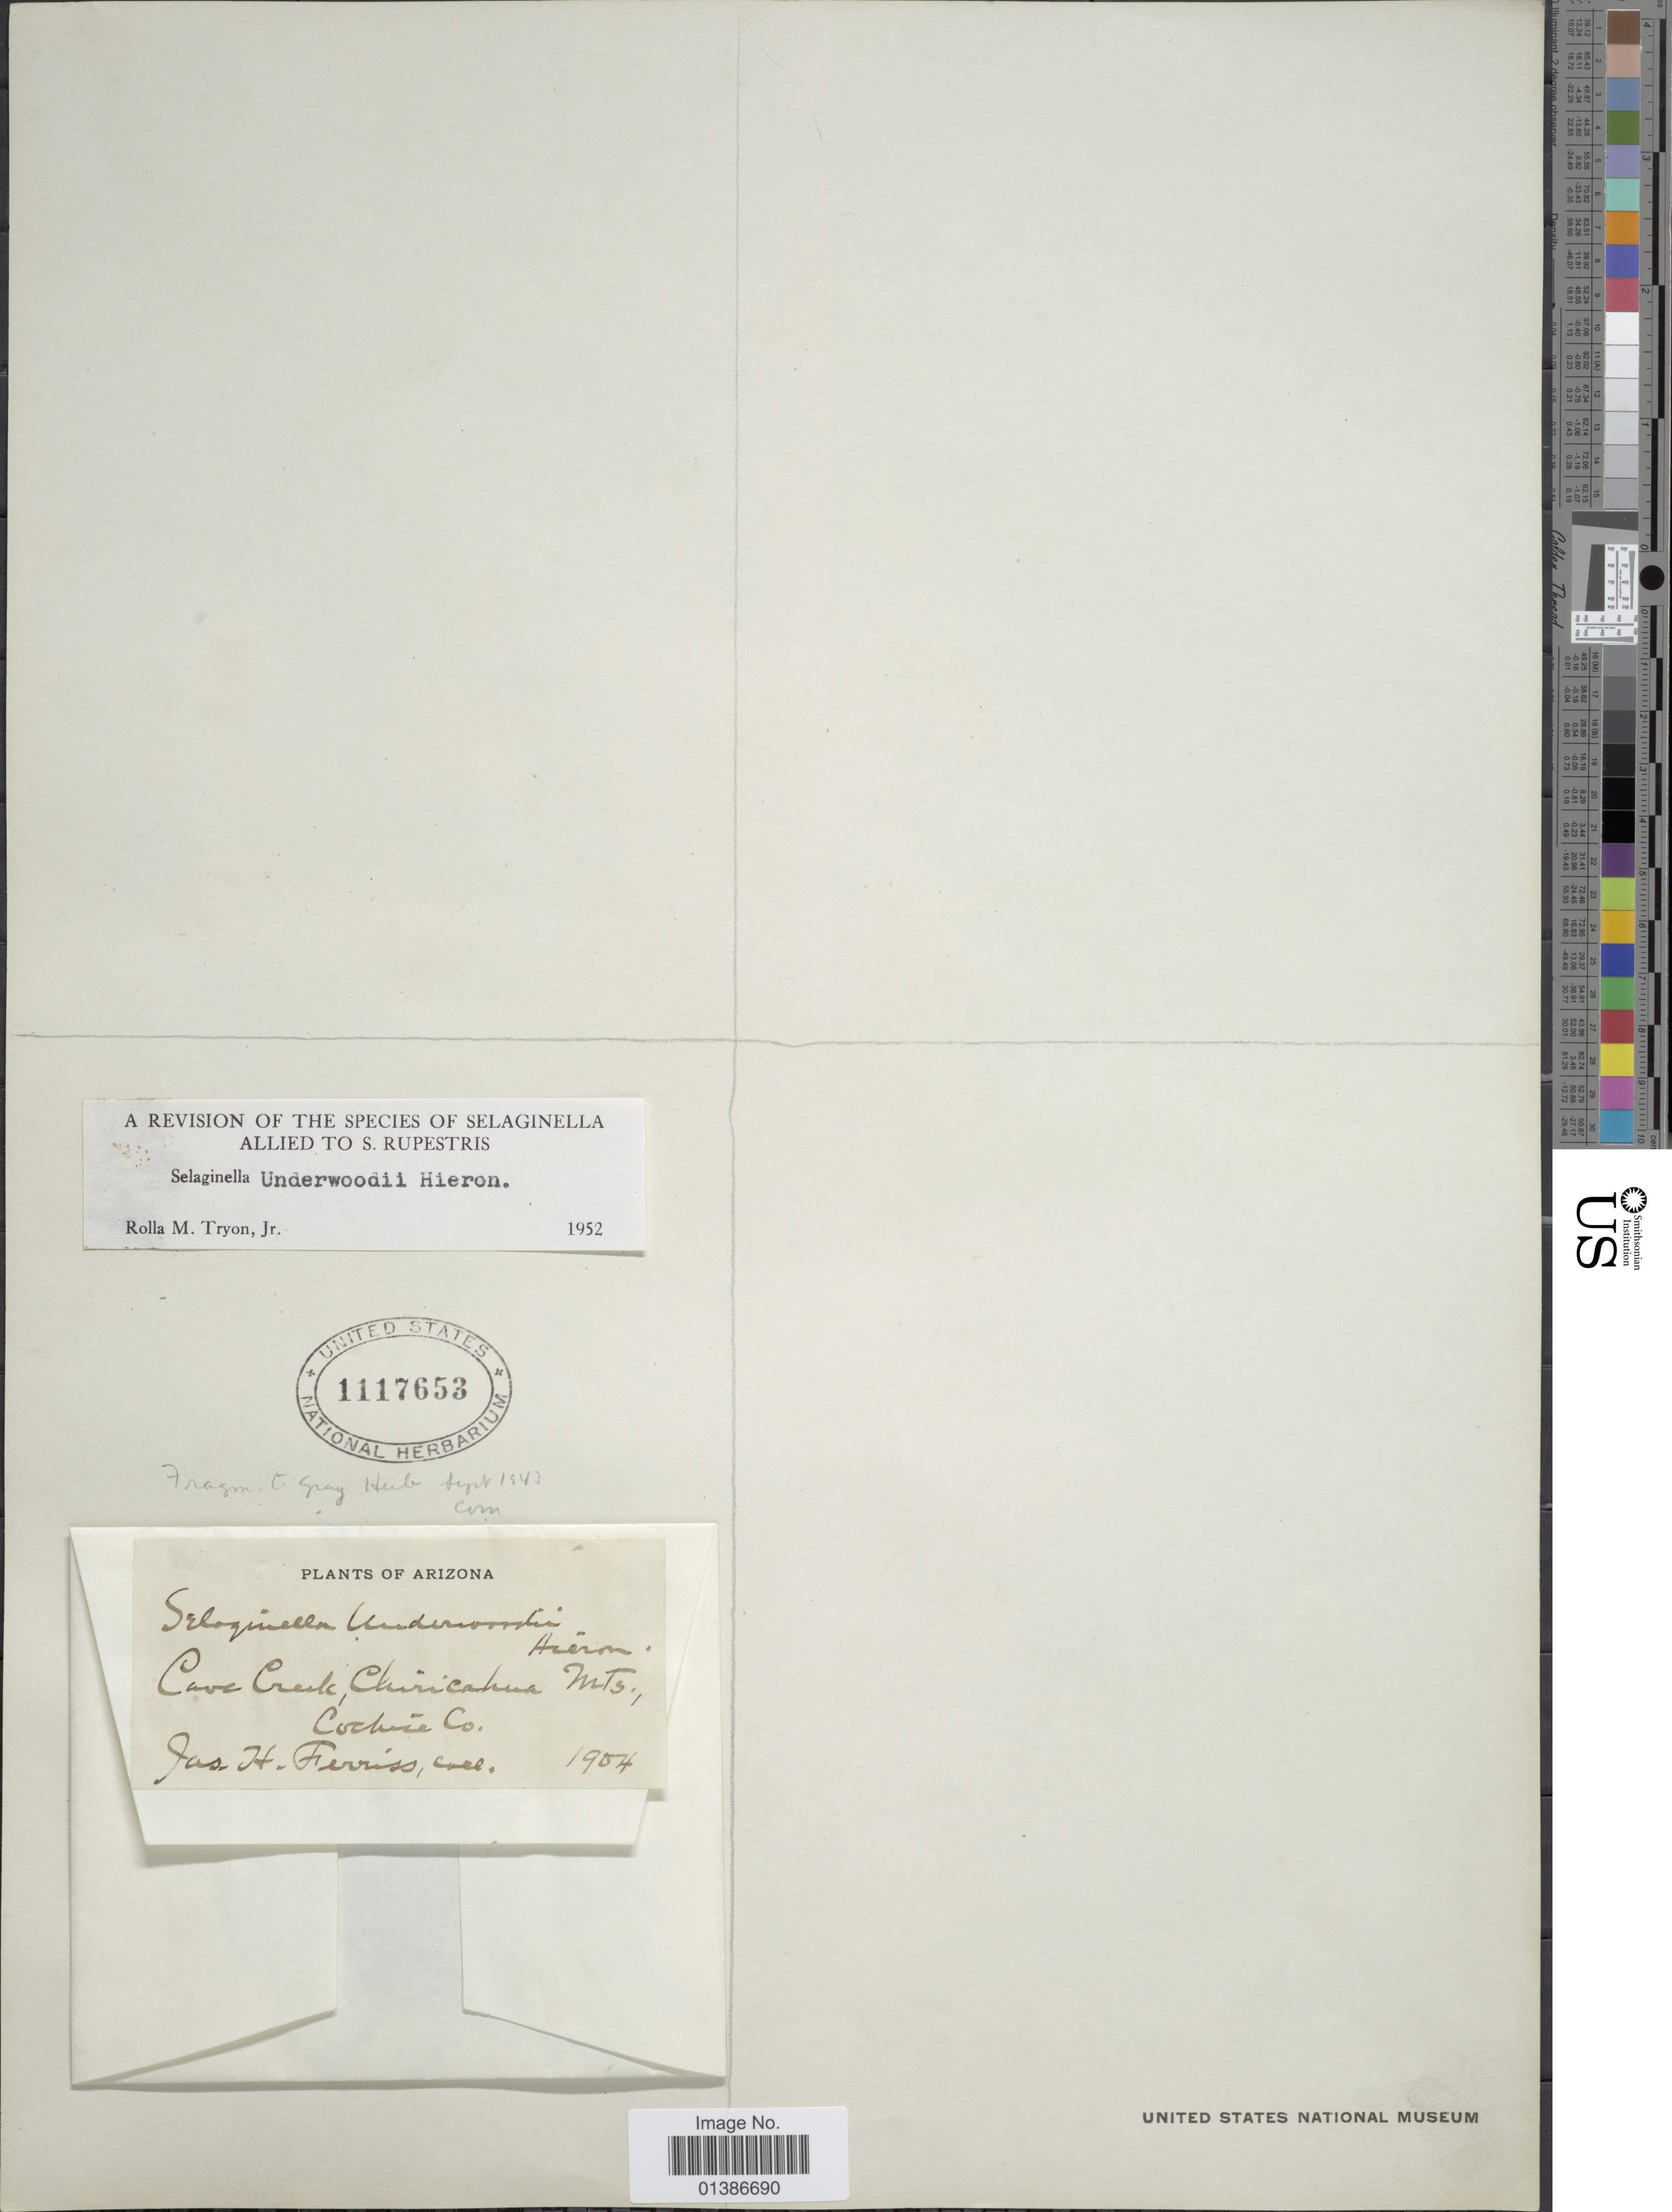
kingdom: Plantae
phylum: Tracheophyta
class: Lycopodiopsida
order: Selaginellales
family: Selaginellaceae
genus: Selaginella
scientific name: Selaginella underwoodii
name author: Hieron.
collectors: J. Ferriss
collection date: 1904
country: United States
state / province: Arizona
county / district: Cochise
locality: Cave Creek, Chiricahua Mts., Cochise Co.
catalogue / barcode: US 1117653